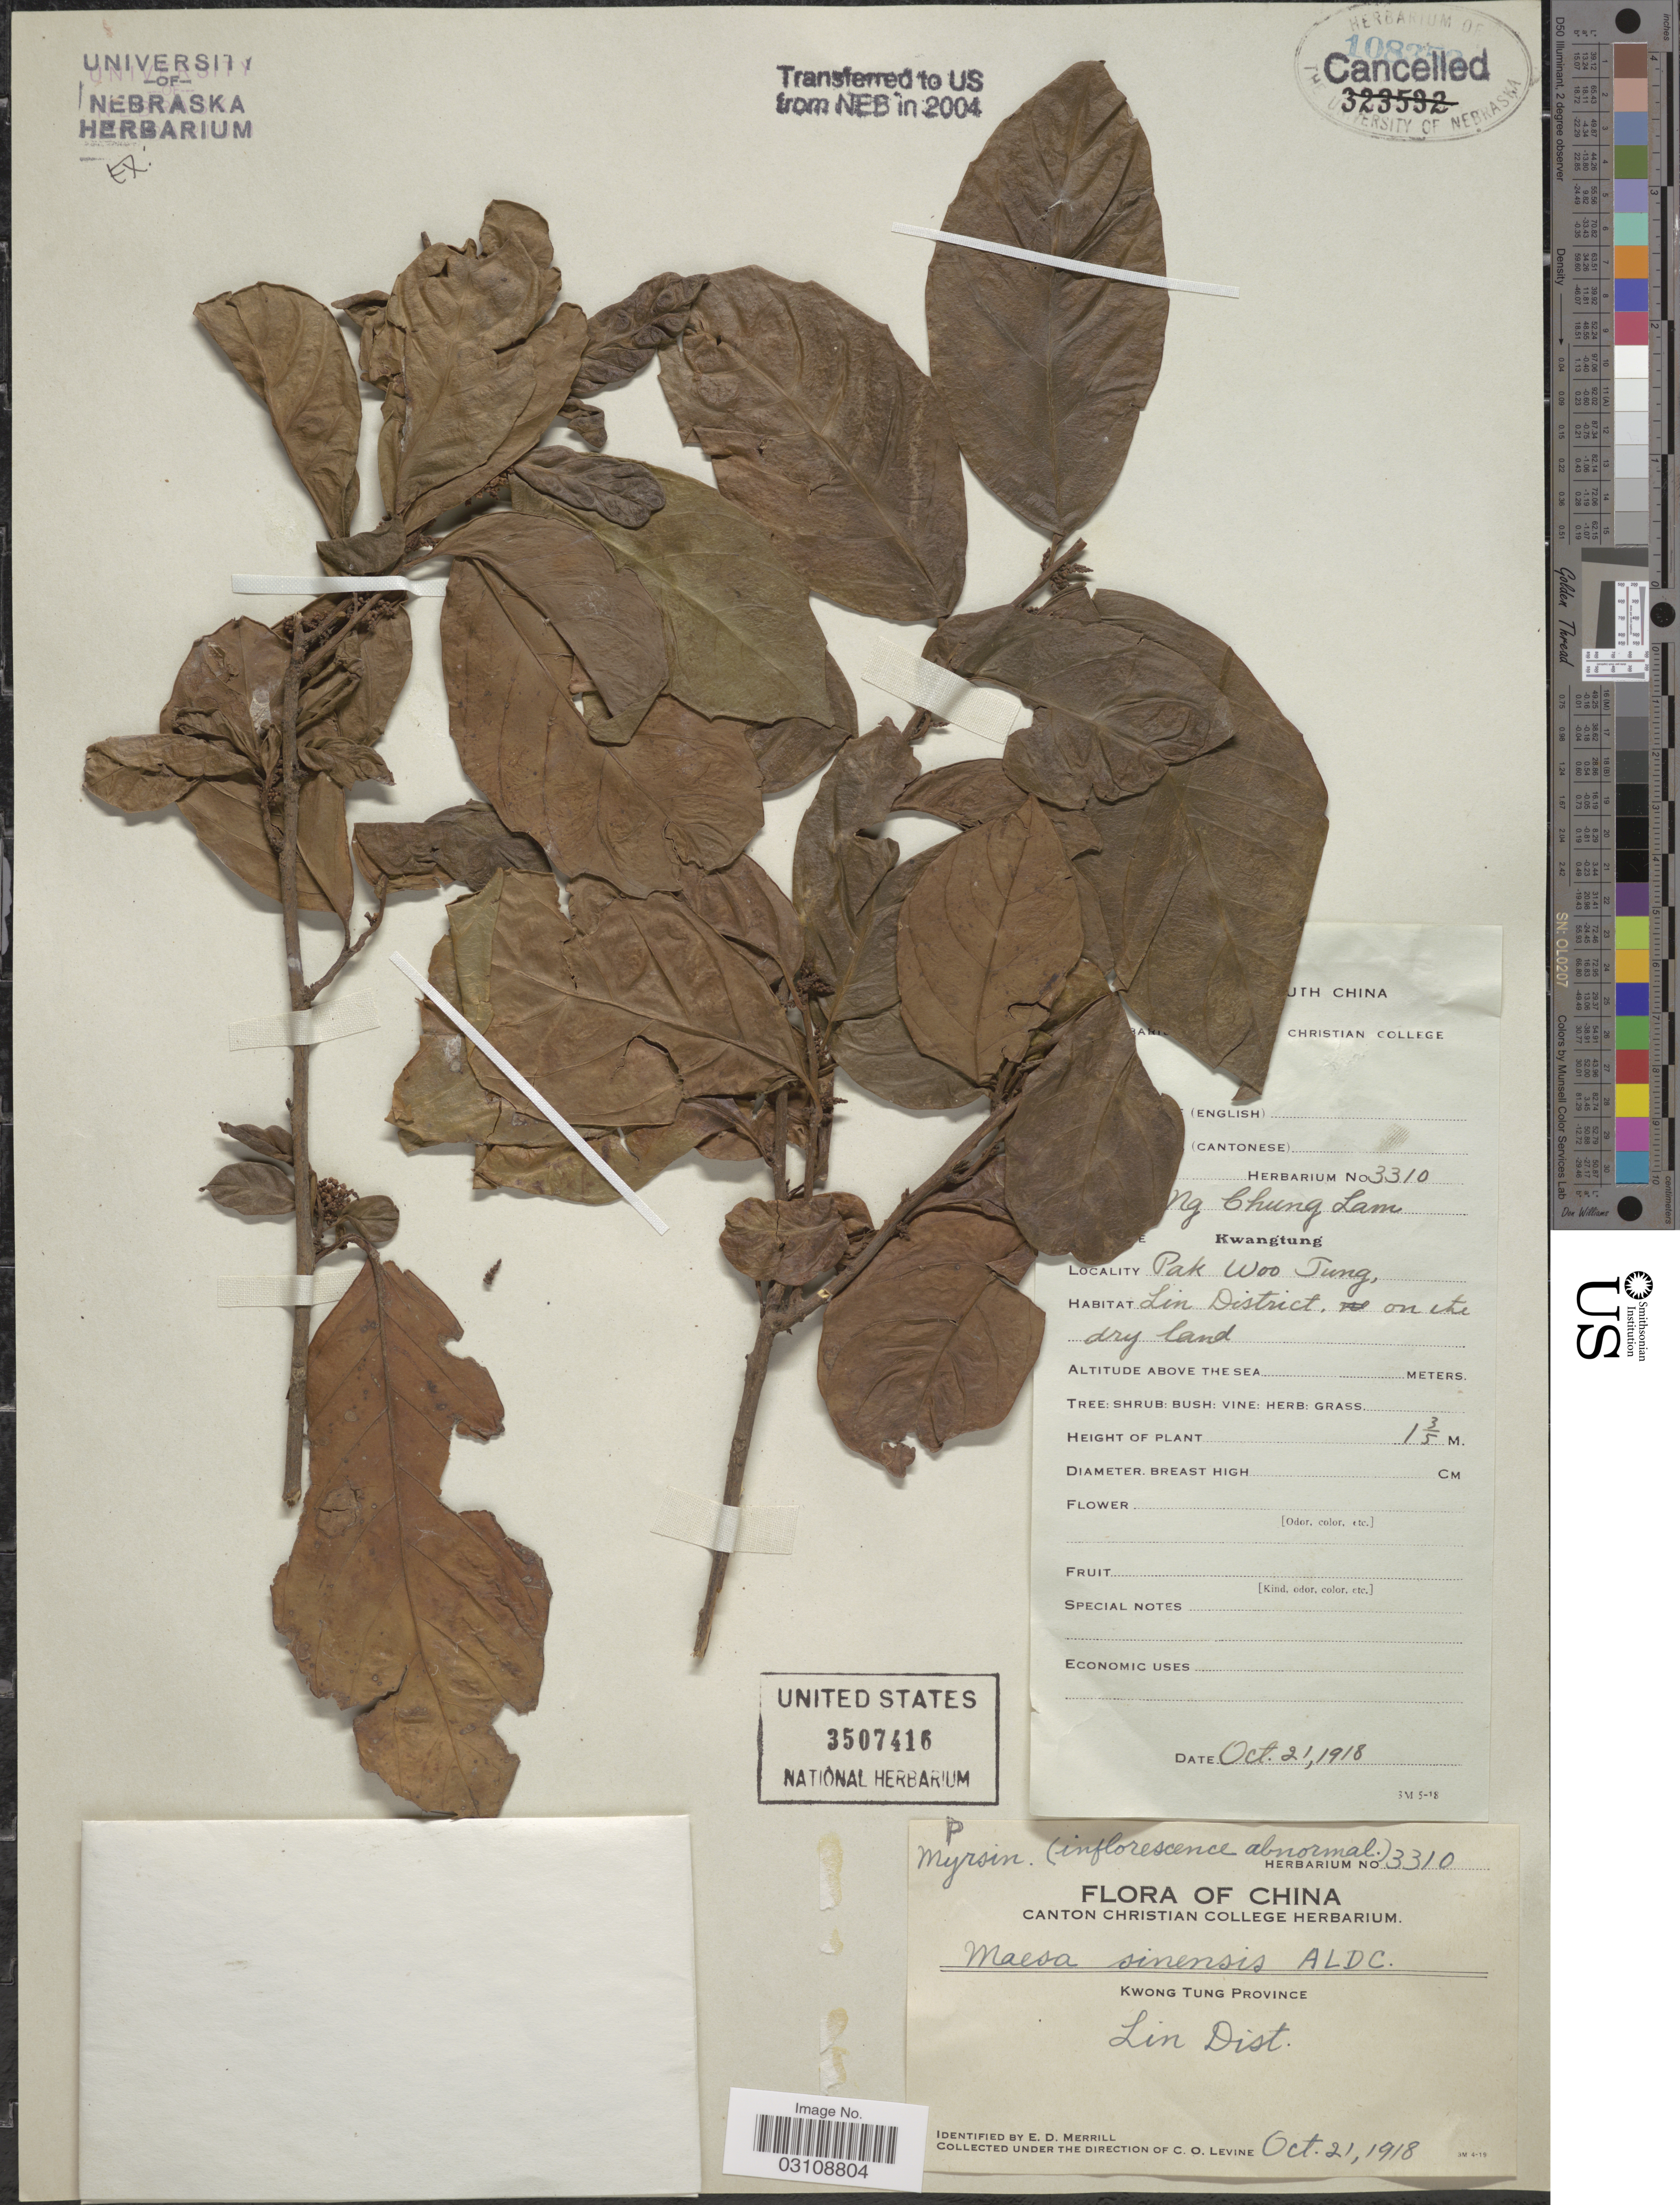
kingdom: Plantae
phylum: Tracheophyta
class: Magnoliopsida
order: Ericales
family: Primulaceae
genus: Maesa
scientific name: Maesa perlaria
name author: (Lour.) Merr.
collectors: C. O. Levine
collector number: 3310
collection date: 1918-10-21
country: China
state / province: Guangdong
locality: Kwong Tung Province, Lin Dist., Pak Woo Tung.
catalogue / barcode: US 3507416